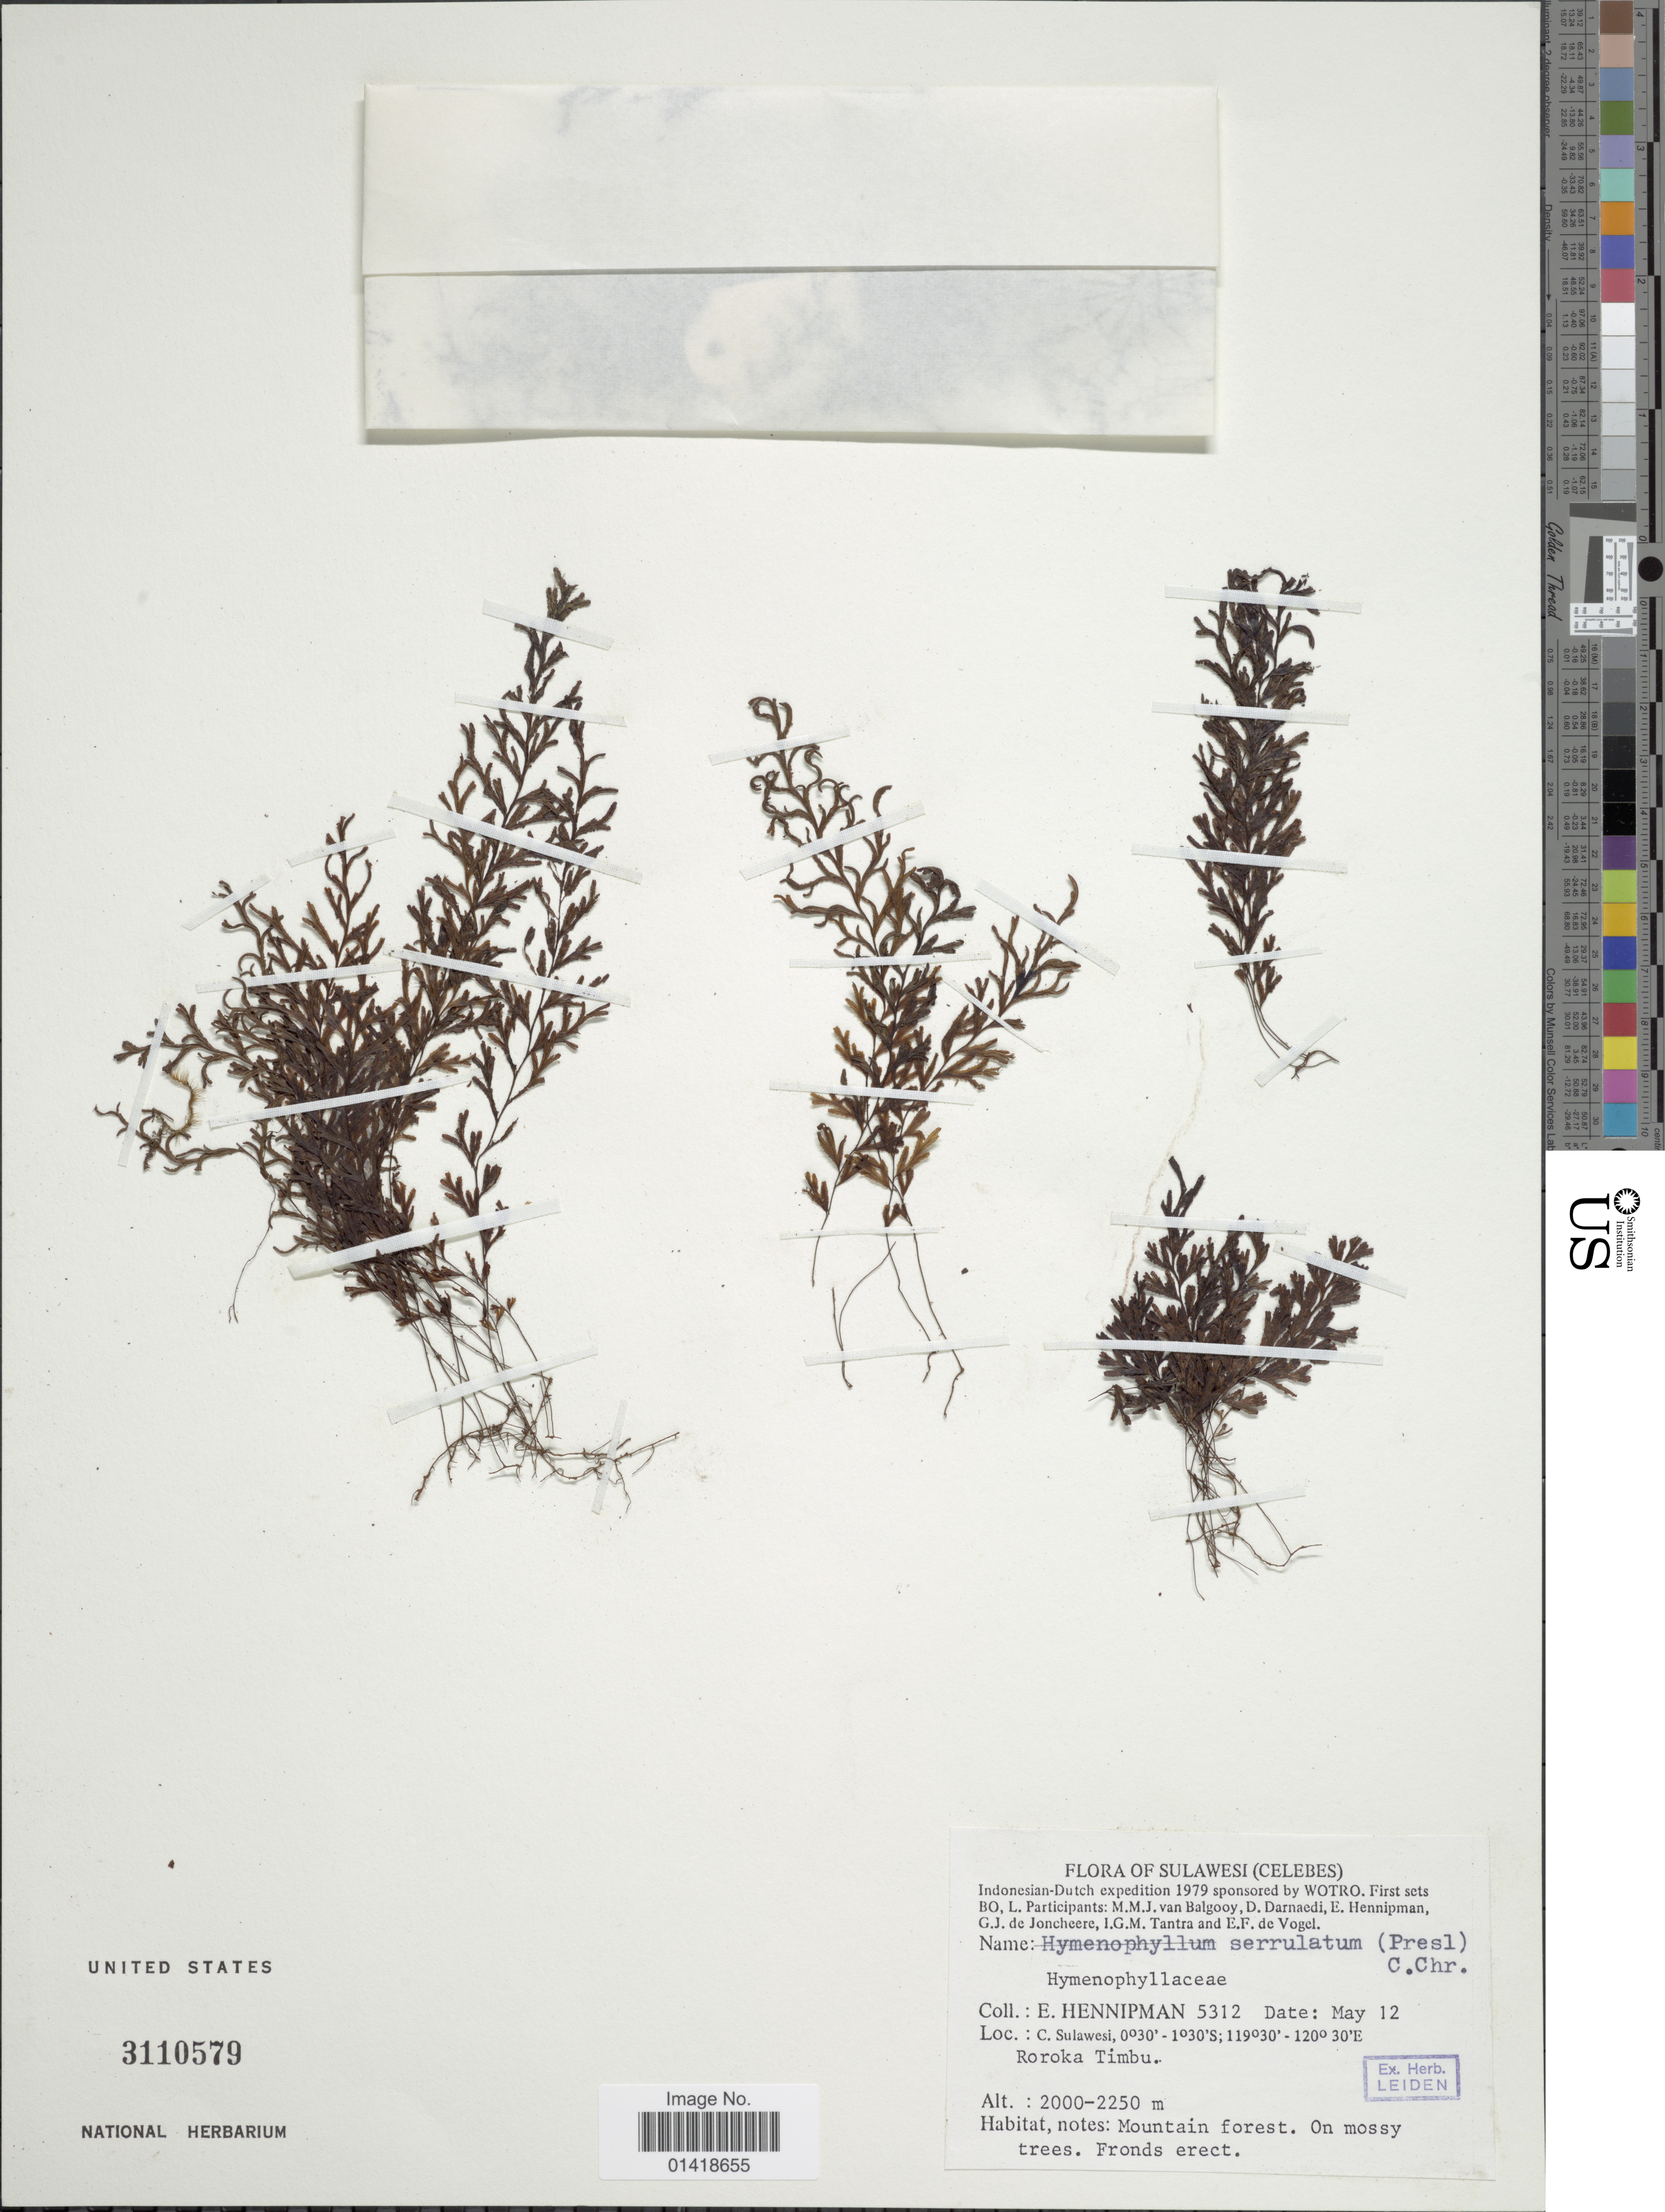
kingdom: Plantae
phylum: Tracheophyta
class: Polypodiopsida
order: Hymenophyllales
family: Hymenophyllaceae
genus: Hymenophyllum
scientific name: Hymenophyllum serrulatum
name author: (C. Presl) C. Chr.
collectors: E. Hennipman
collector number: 5312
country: Indonesia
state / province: Sulawesi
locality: Celebes. C. Sulawesi. Roroka Timbu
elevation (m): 2000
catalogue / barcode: US 3110579